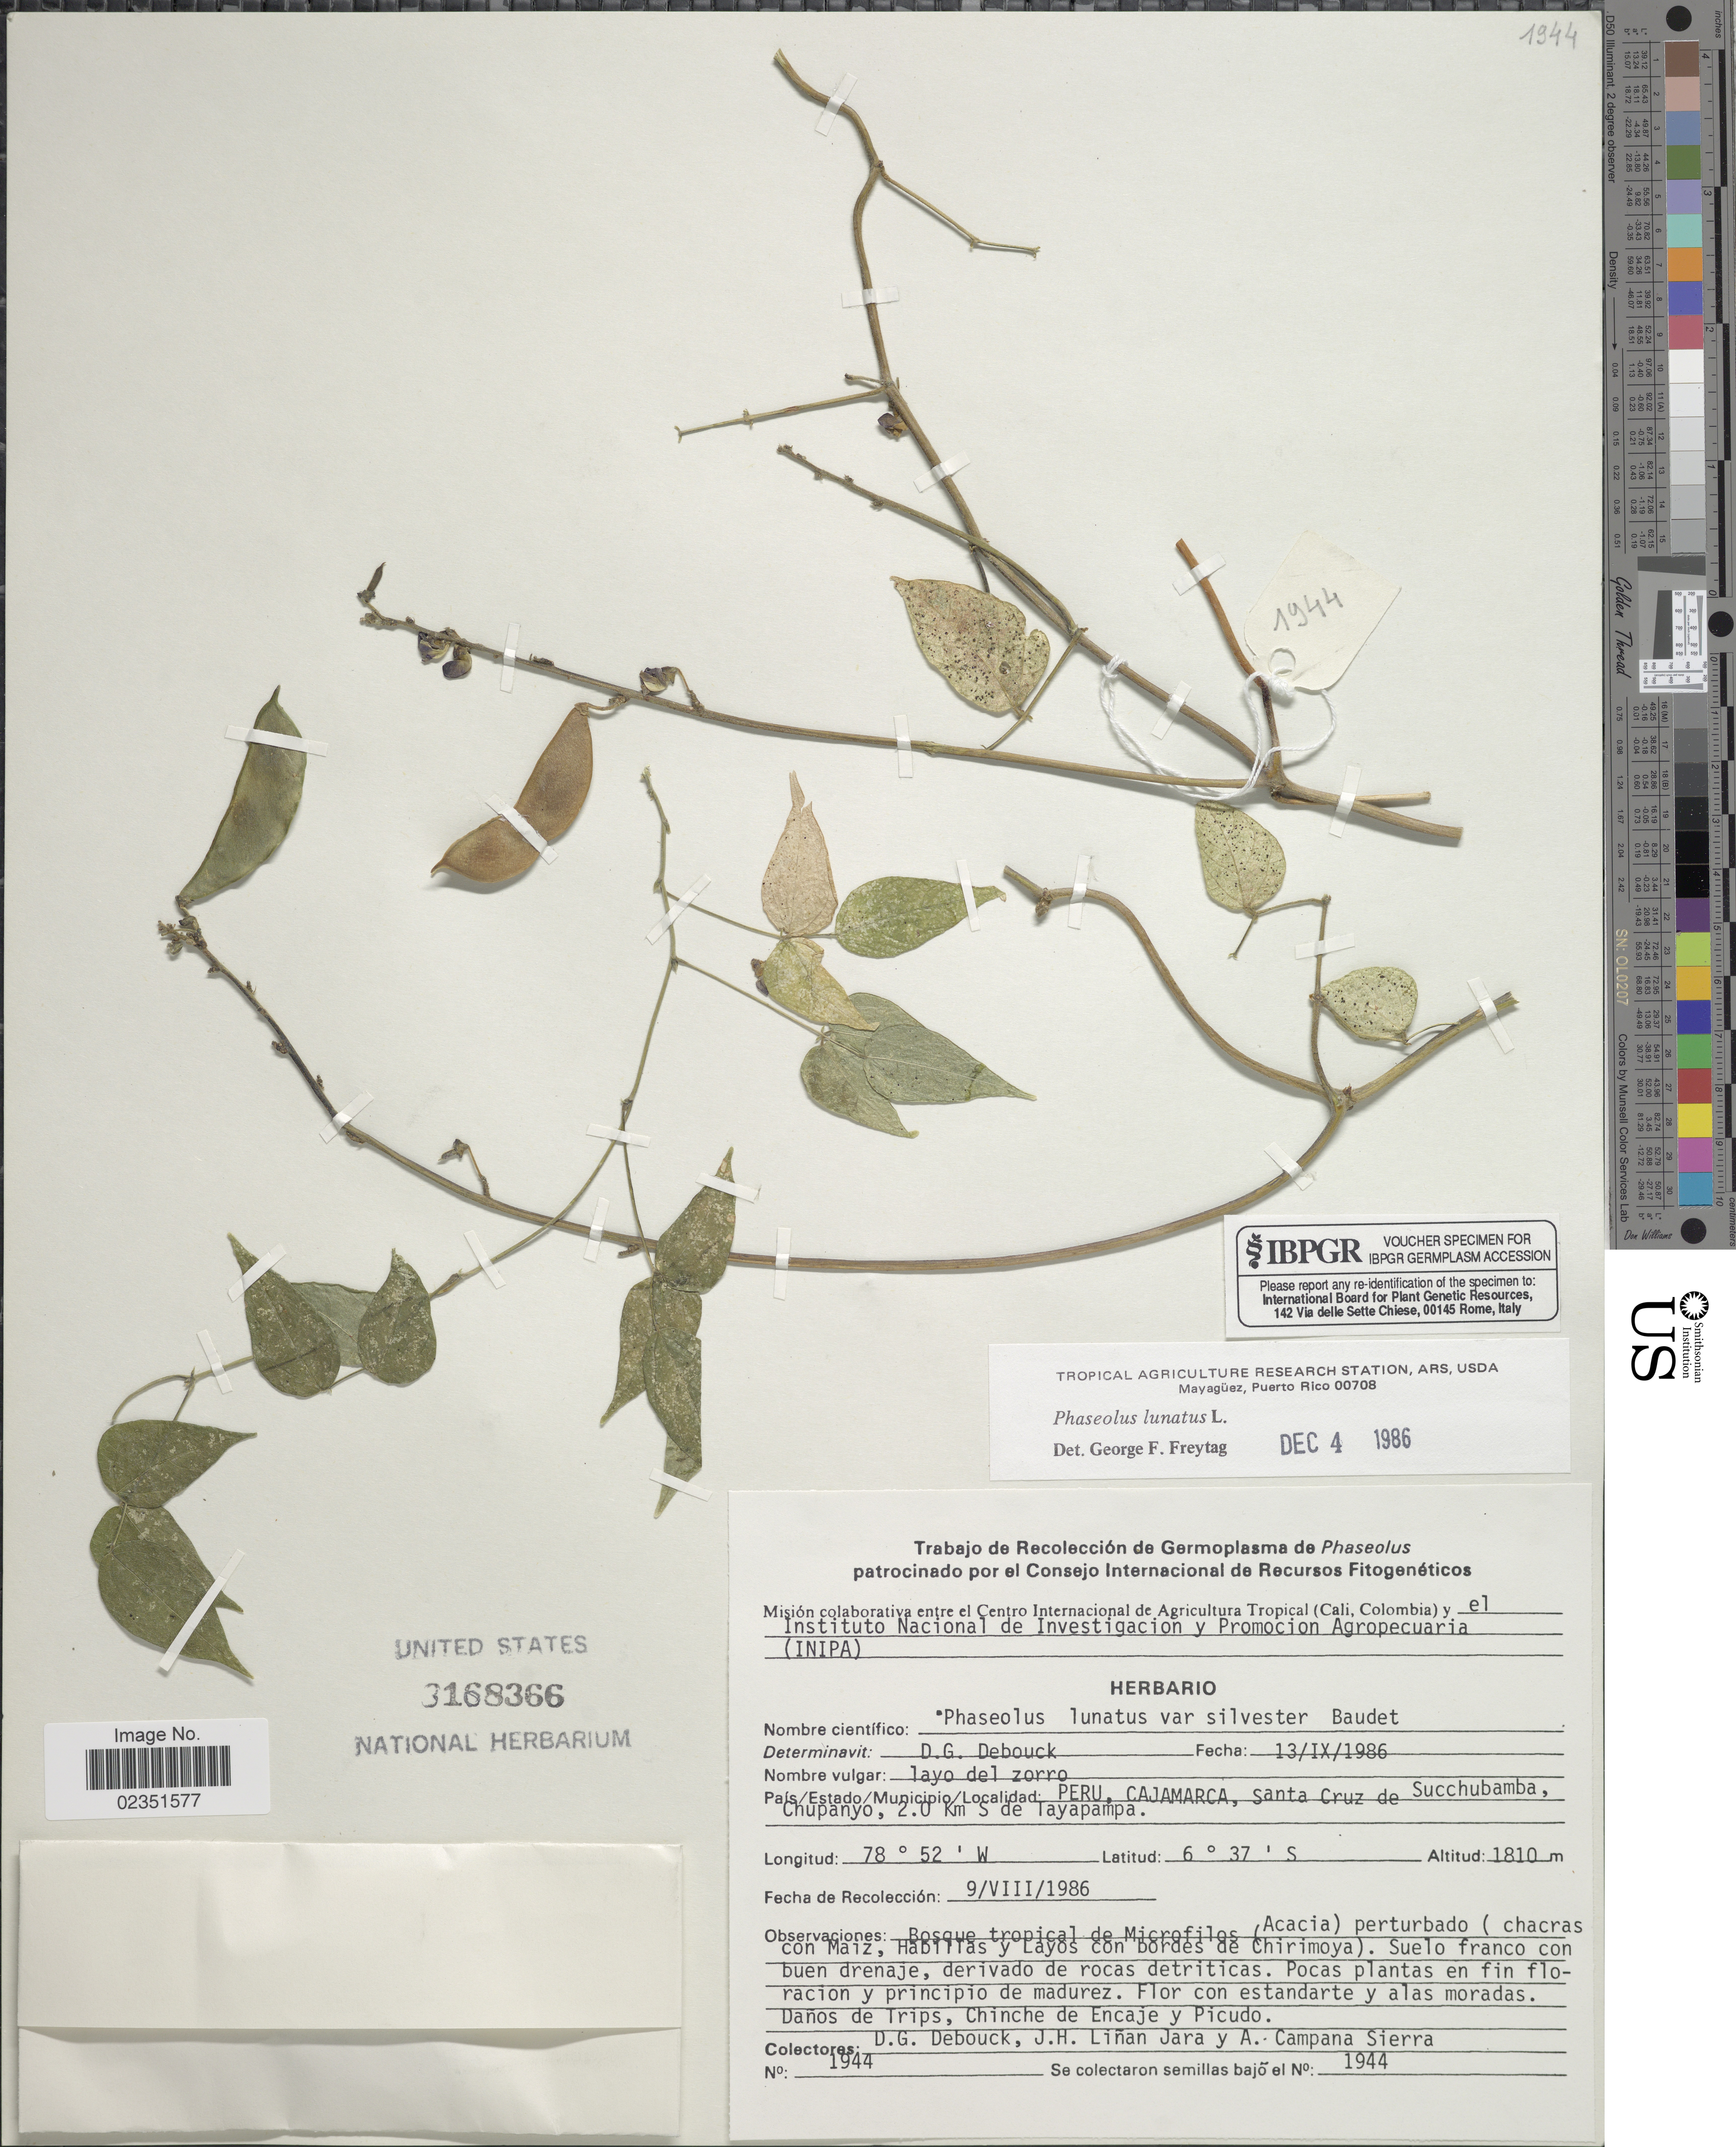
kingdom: Plantae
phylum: Tracheophyta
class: Magnoliopsida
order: Fabales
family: Fabaceae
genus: Phaseolus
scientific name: Phaseolus lunatus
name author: L.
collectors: D. Debouck, J. Liñan Jara & A. Campana Sierra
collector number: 1944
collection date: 1986-09-13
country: Peru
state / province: Cajamarca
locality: Santa Cruz de Succhubamba, Chupanyo, 2.0 Km S de Tayapampa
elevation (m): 1810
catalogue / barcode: US 3168366